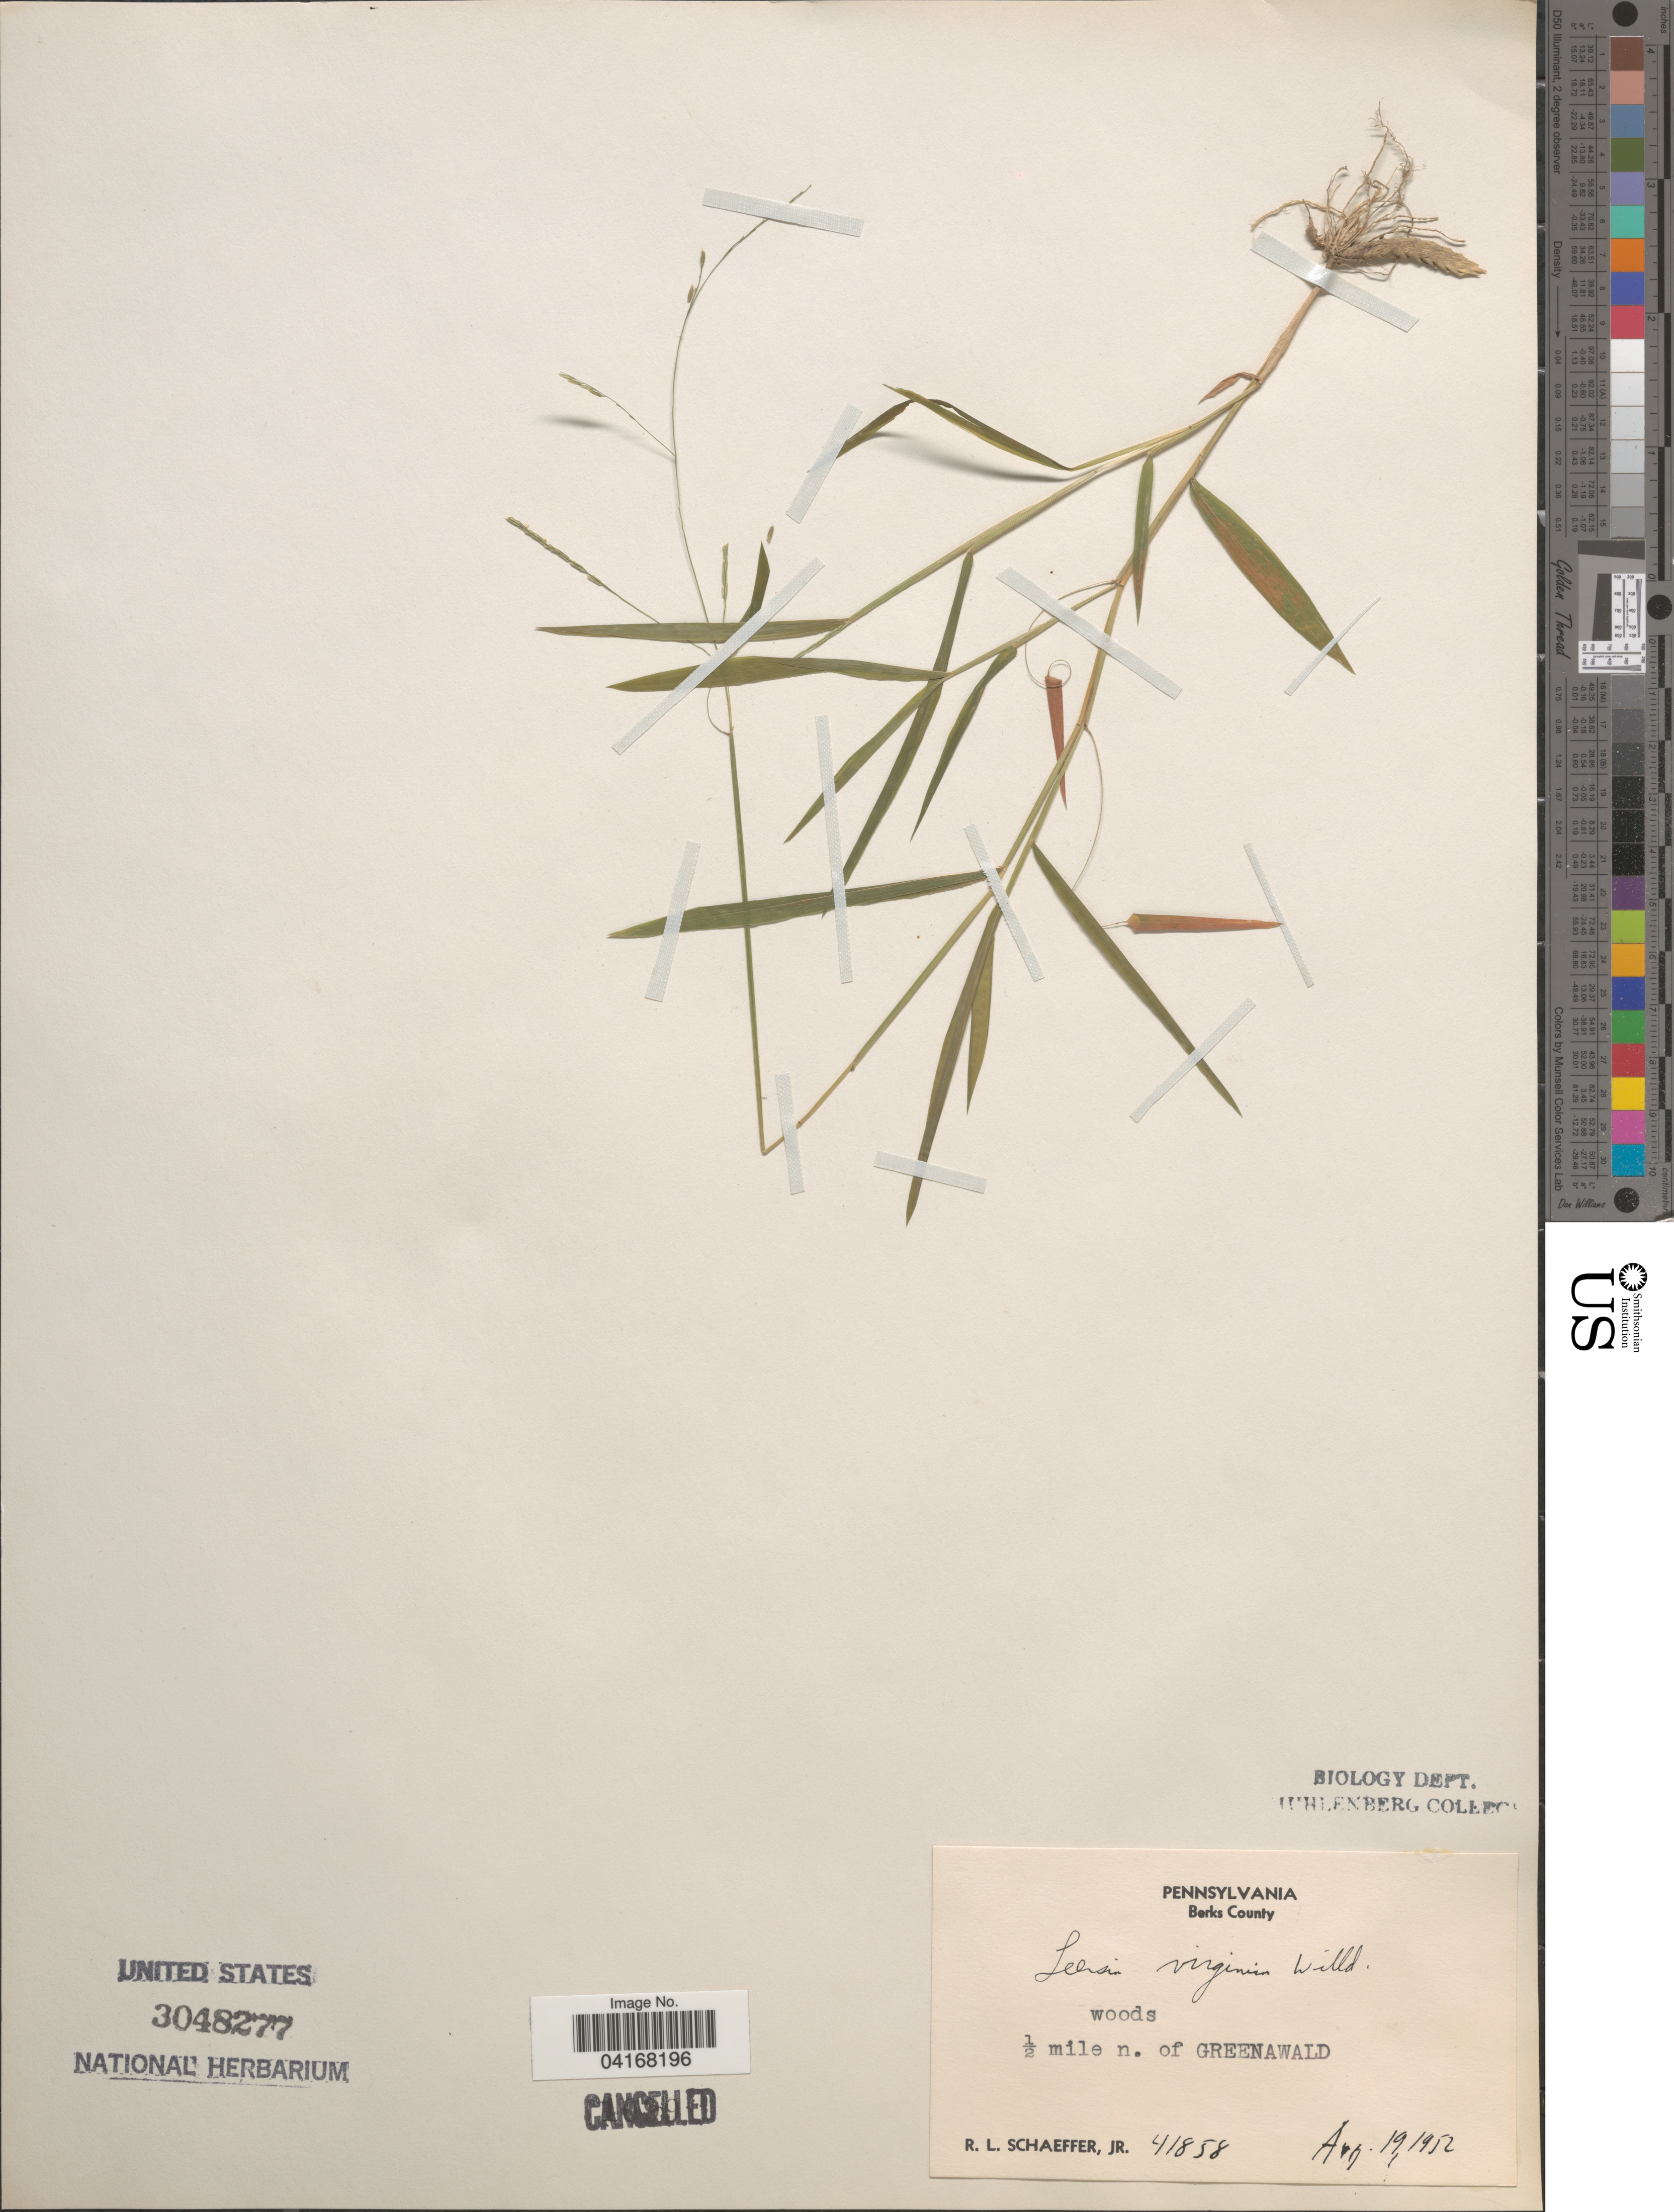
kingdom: Plantae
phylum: Tracheophyta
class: Liliopsida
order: Poales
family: Poaceae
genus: Leersia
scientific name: Leersia virginica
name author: Willd.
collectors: R. L. Schaeffer Jr.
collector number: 41858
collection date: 1952-08-19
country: United States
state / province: Pennsylvania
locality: Berks County. ½ mile n. of Greenawald.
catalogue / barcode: US 3048277